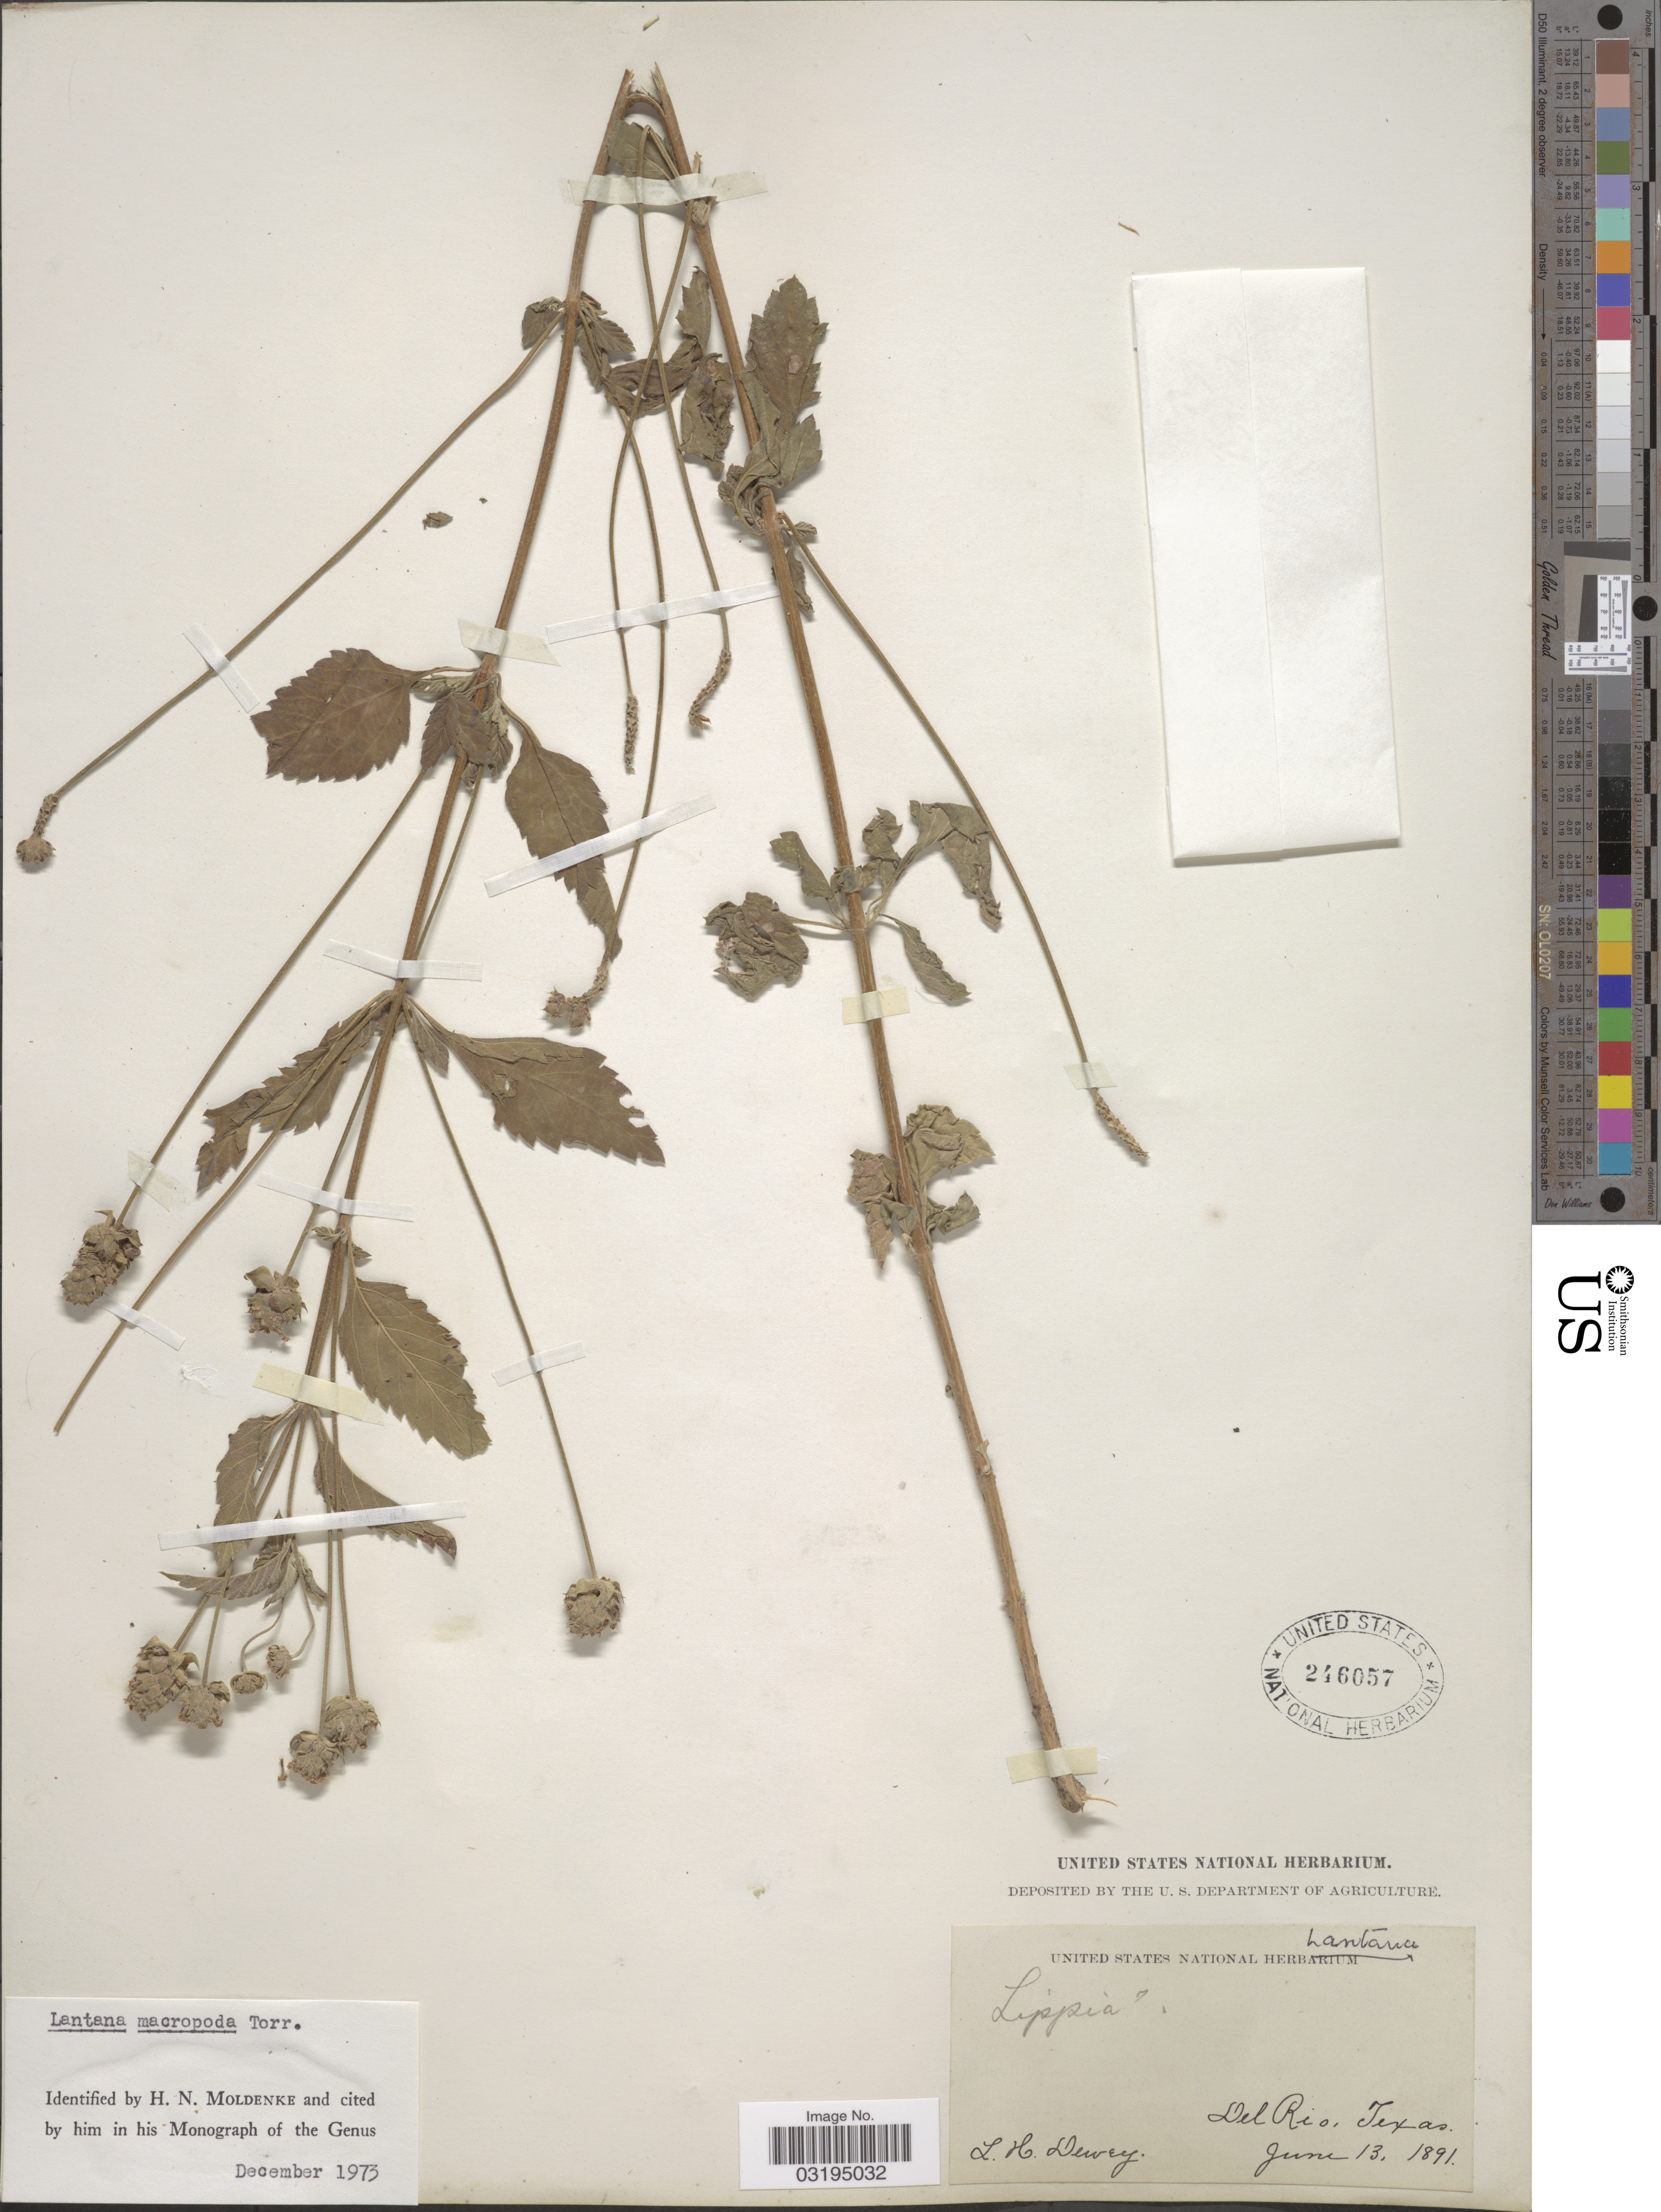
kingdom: Plantae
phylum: Tracheophyta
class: Magnoliopsida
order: Lamiales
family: Verbenaceae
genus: Lantana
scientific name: Lantana macropoda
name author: Torr.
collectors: L. H. Dewey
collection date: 1891-06-13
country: United States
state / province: Texas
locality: Del Rio.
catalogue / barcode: US 246057